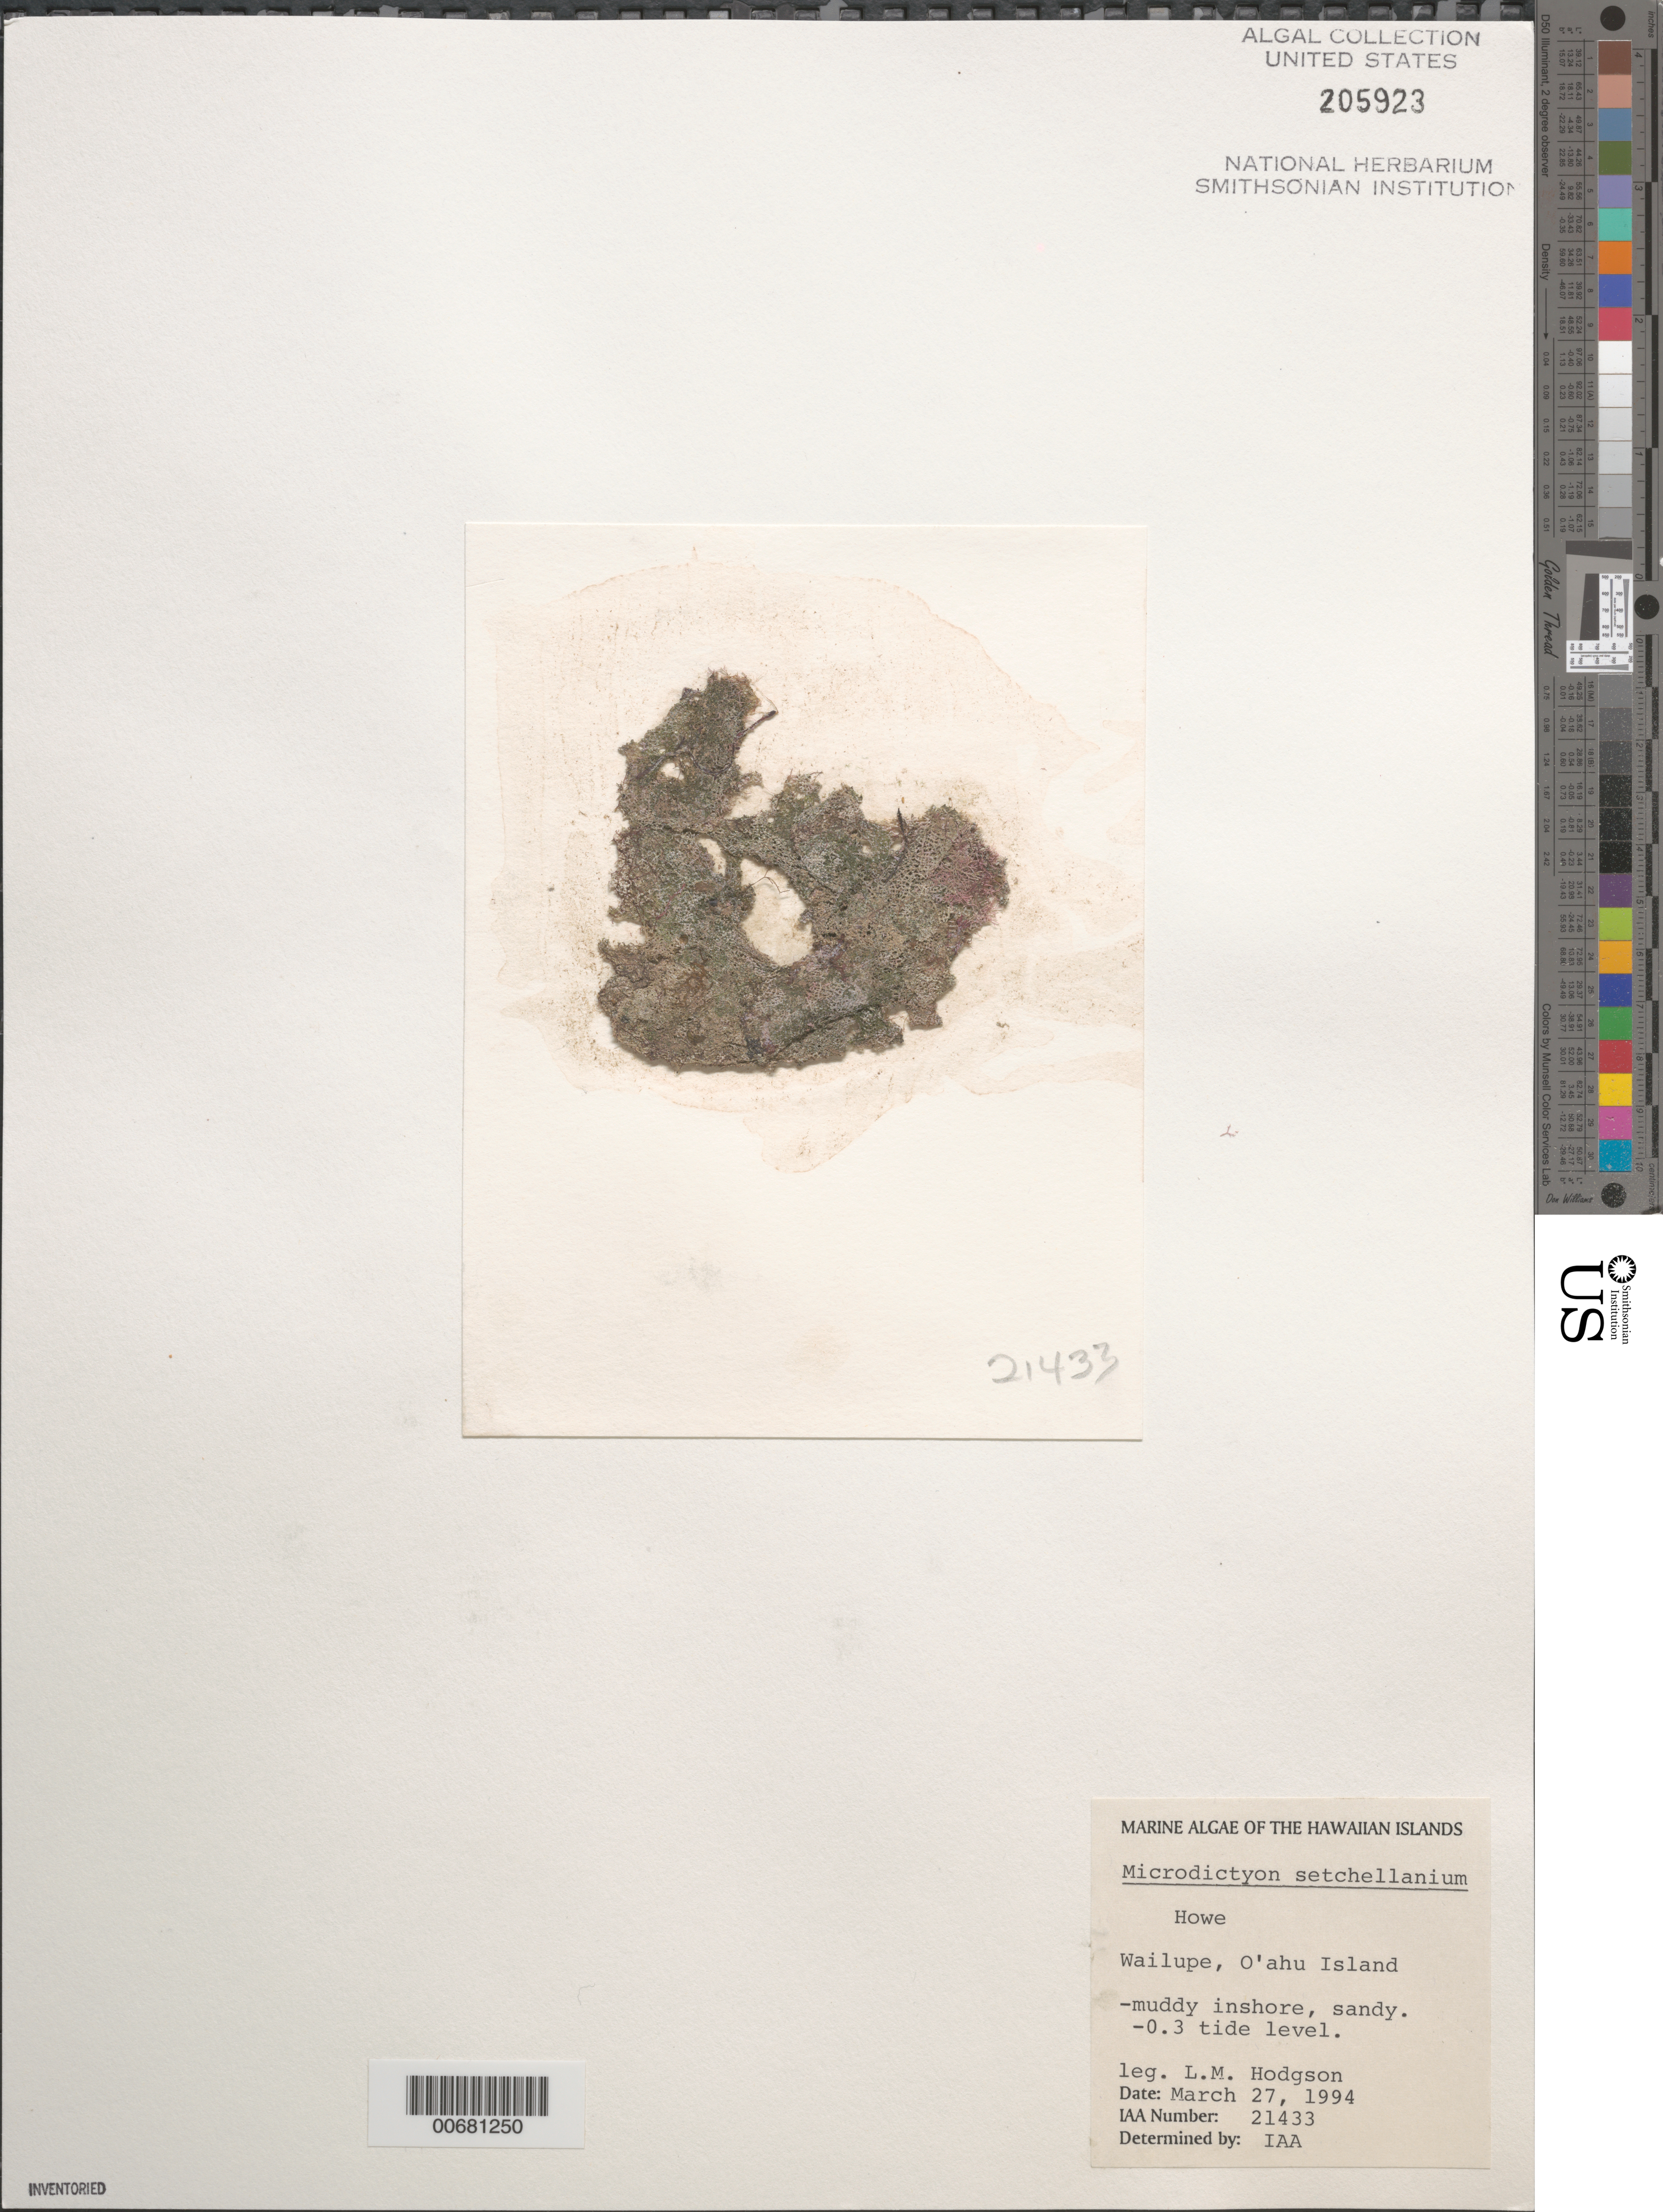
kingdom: Plantae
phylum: Chlorophyta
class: Ulvophyceae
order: Cladophorales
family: Anadyomenaceae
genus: Microdictyon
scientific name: Microdictyon setchellianum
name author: M. Howe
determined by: Abbott, Isabella A.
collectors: L. M. Hodgson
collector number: IAA 21433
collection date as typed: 27 Mar 1994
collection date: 1994-03-27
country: United States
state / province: Hawaii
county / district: Honolulu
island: Oahu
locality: Wailupe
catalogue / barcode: US 205923